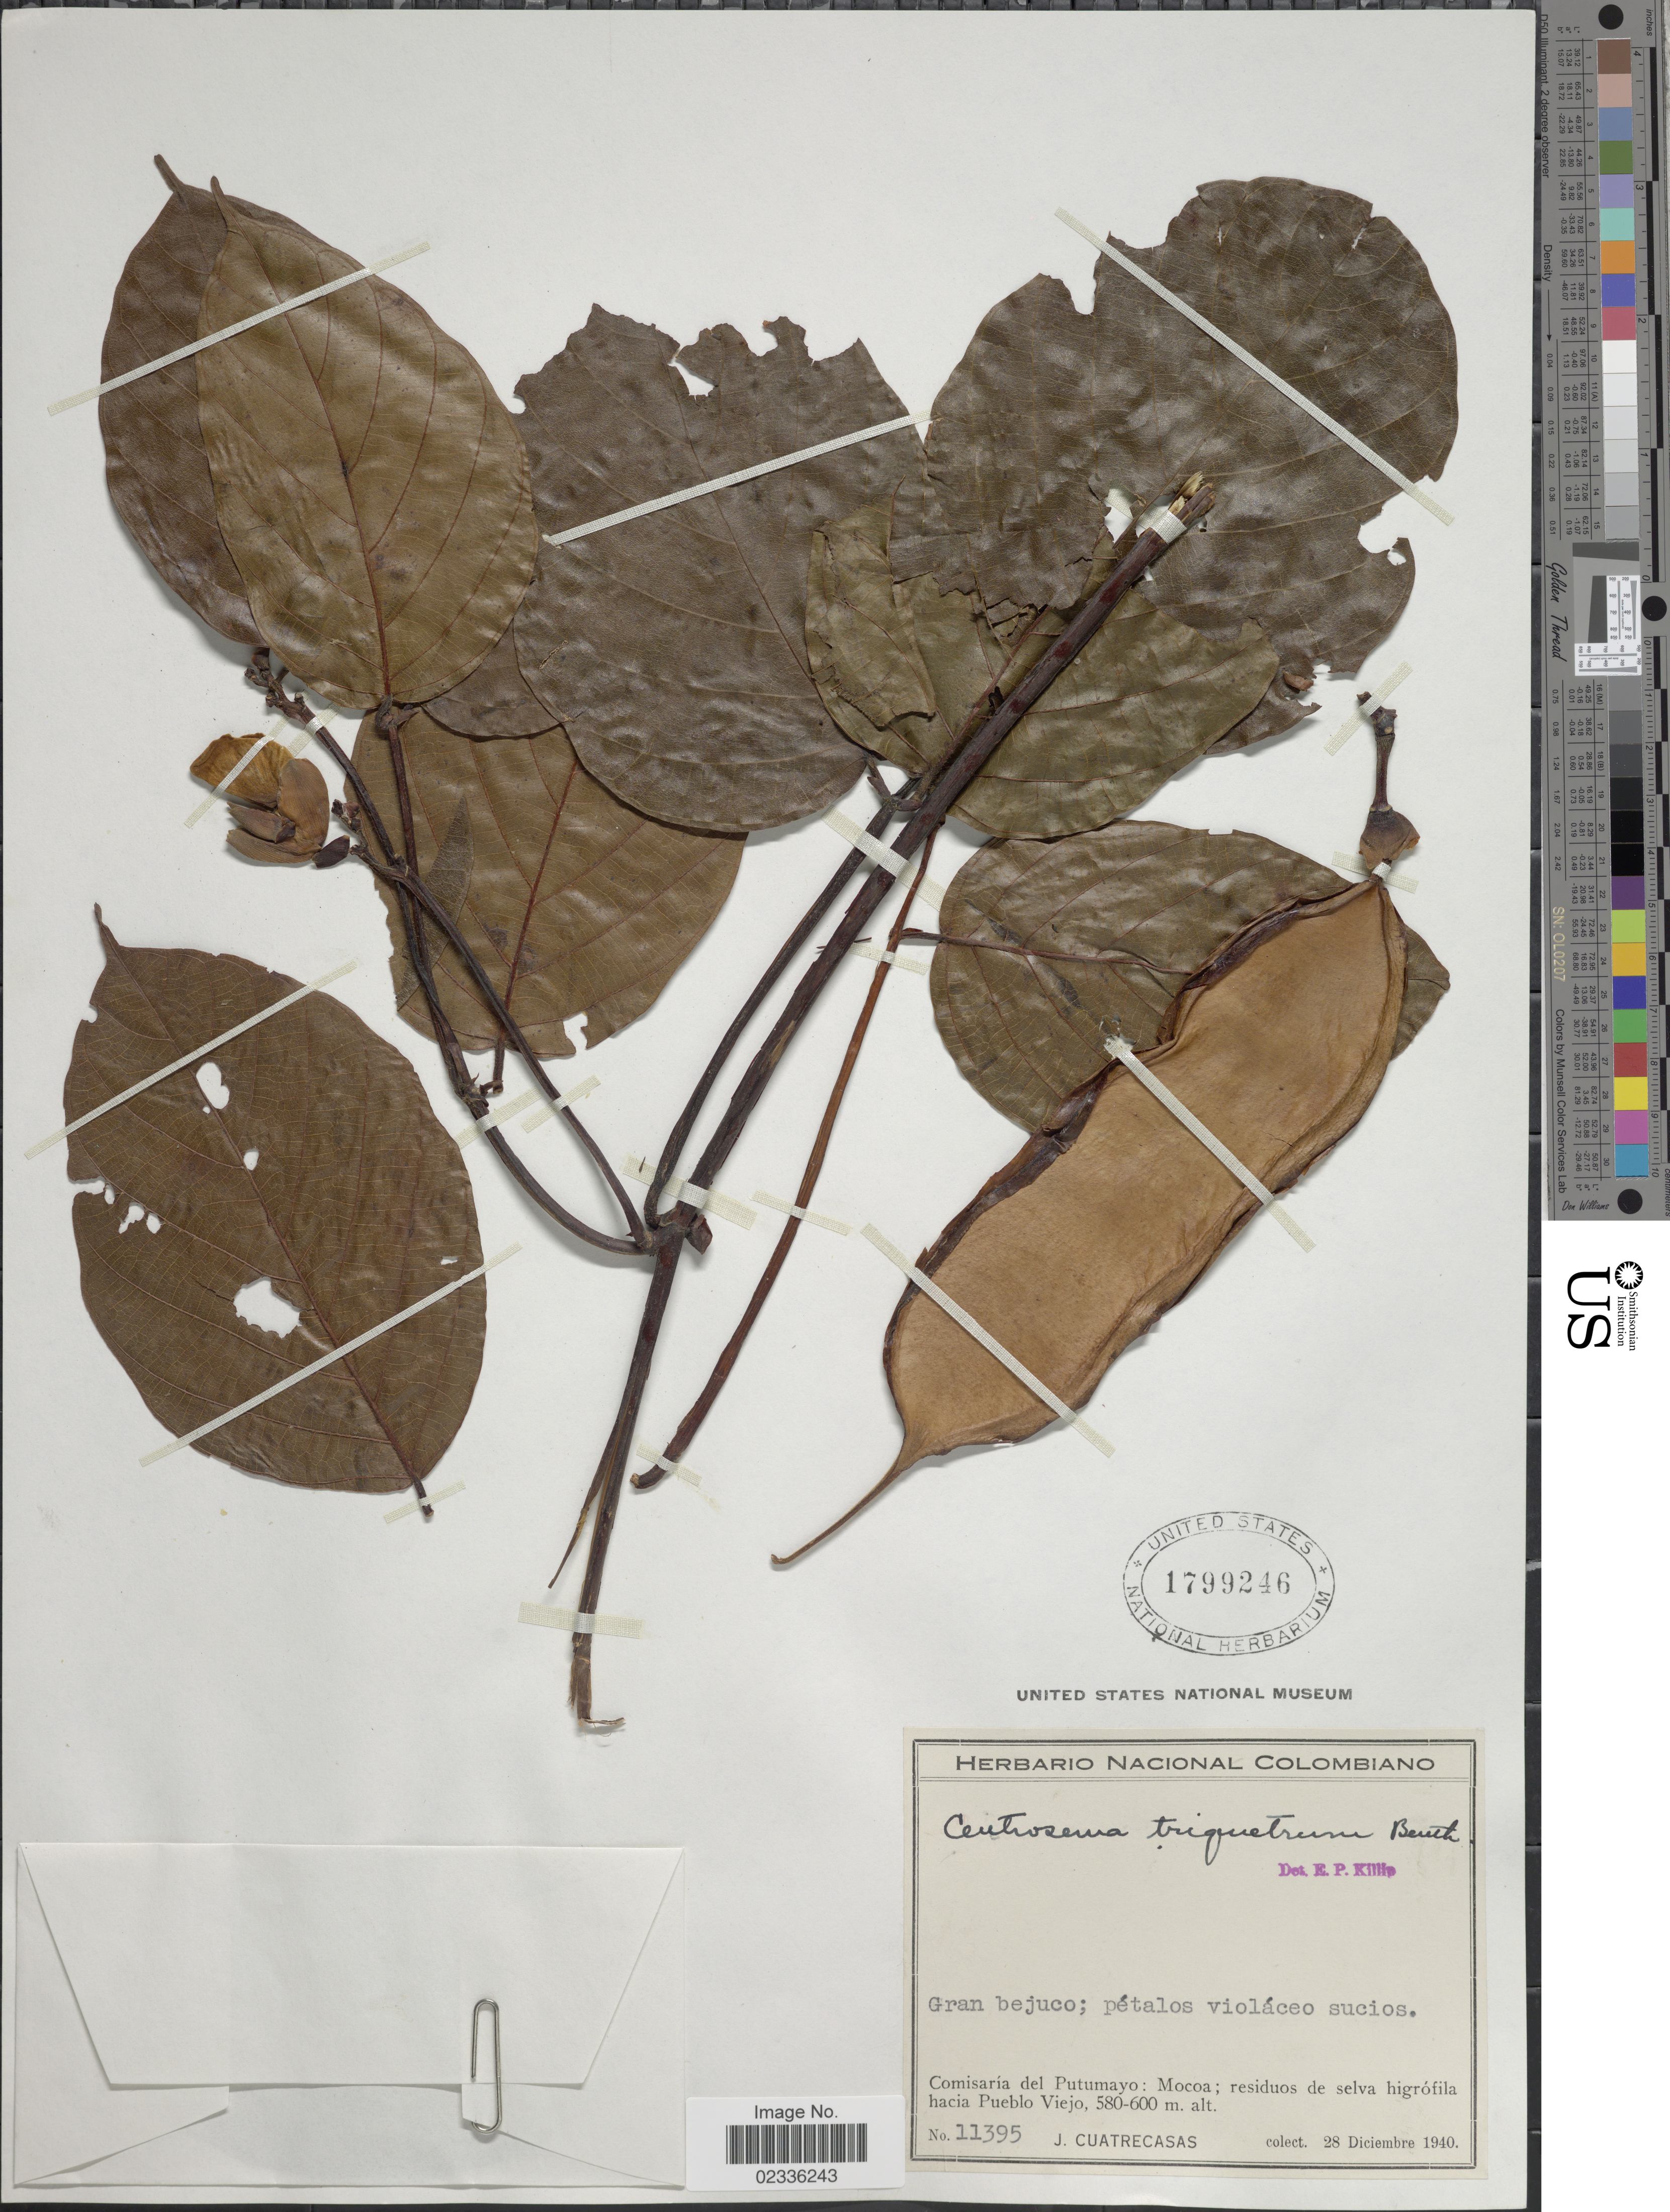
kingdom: Plantae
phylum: Tracheophyta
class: Magnoliopsida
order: Fabales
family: Fabaceae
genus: Centrosema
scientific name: Centrosema triquetrum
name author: Benth.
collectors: J. Cuatrecasas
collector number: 11395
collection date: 1940-12-28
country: Colombia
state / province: Putumayo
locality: Comisario del Putumayo: Mocoa; residuos de selva higrofila hacia Puebla Viejo.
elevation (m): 580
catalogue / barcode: US 1799246